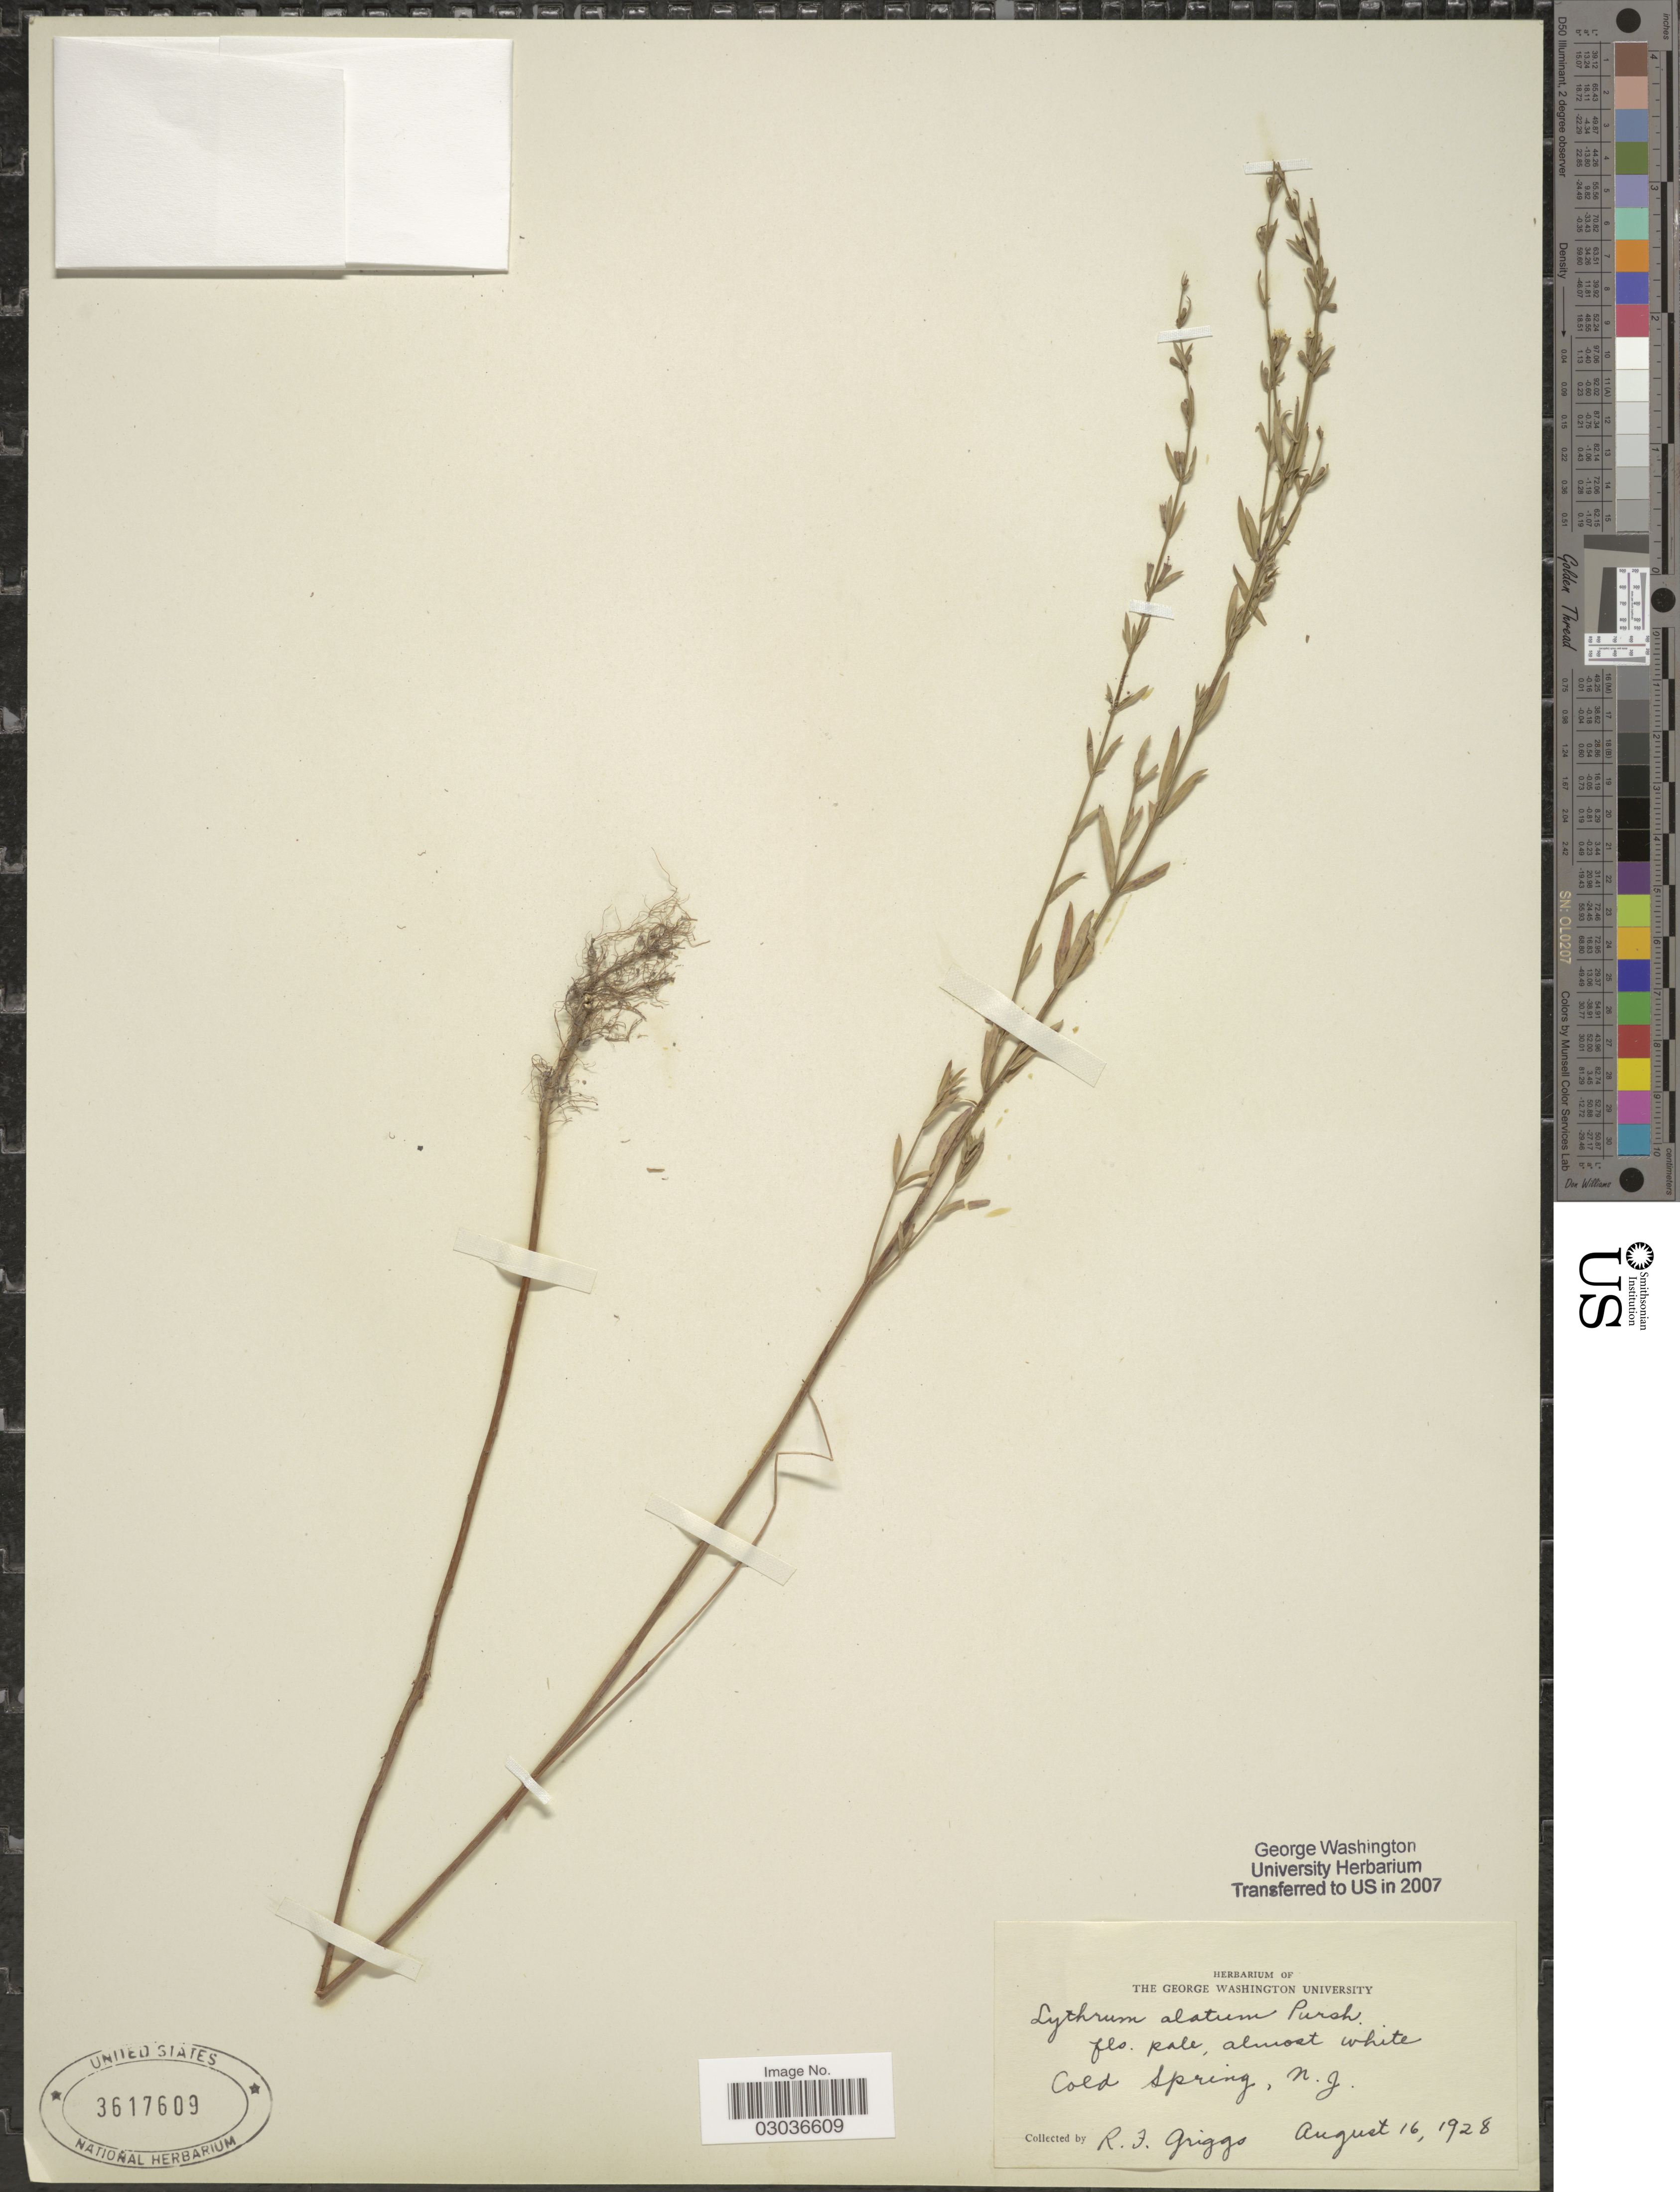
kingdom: Plantae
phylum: Tracheophyta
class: Magnoliopsida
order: Myrtales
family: Lythraceae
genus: Lythrum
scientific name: Lythrum alatum var. alatum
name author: Pursh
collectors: R. F. Griggs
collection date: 1928-08-16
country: United States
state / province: New Jersey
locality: Cold Spring, N. J.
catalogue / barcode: US 3617609